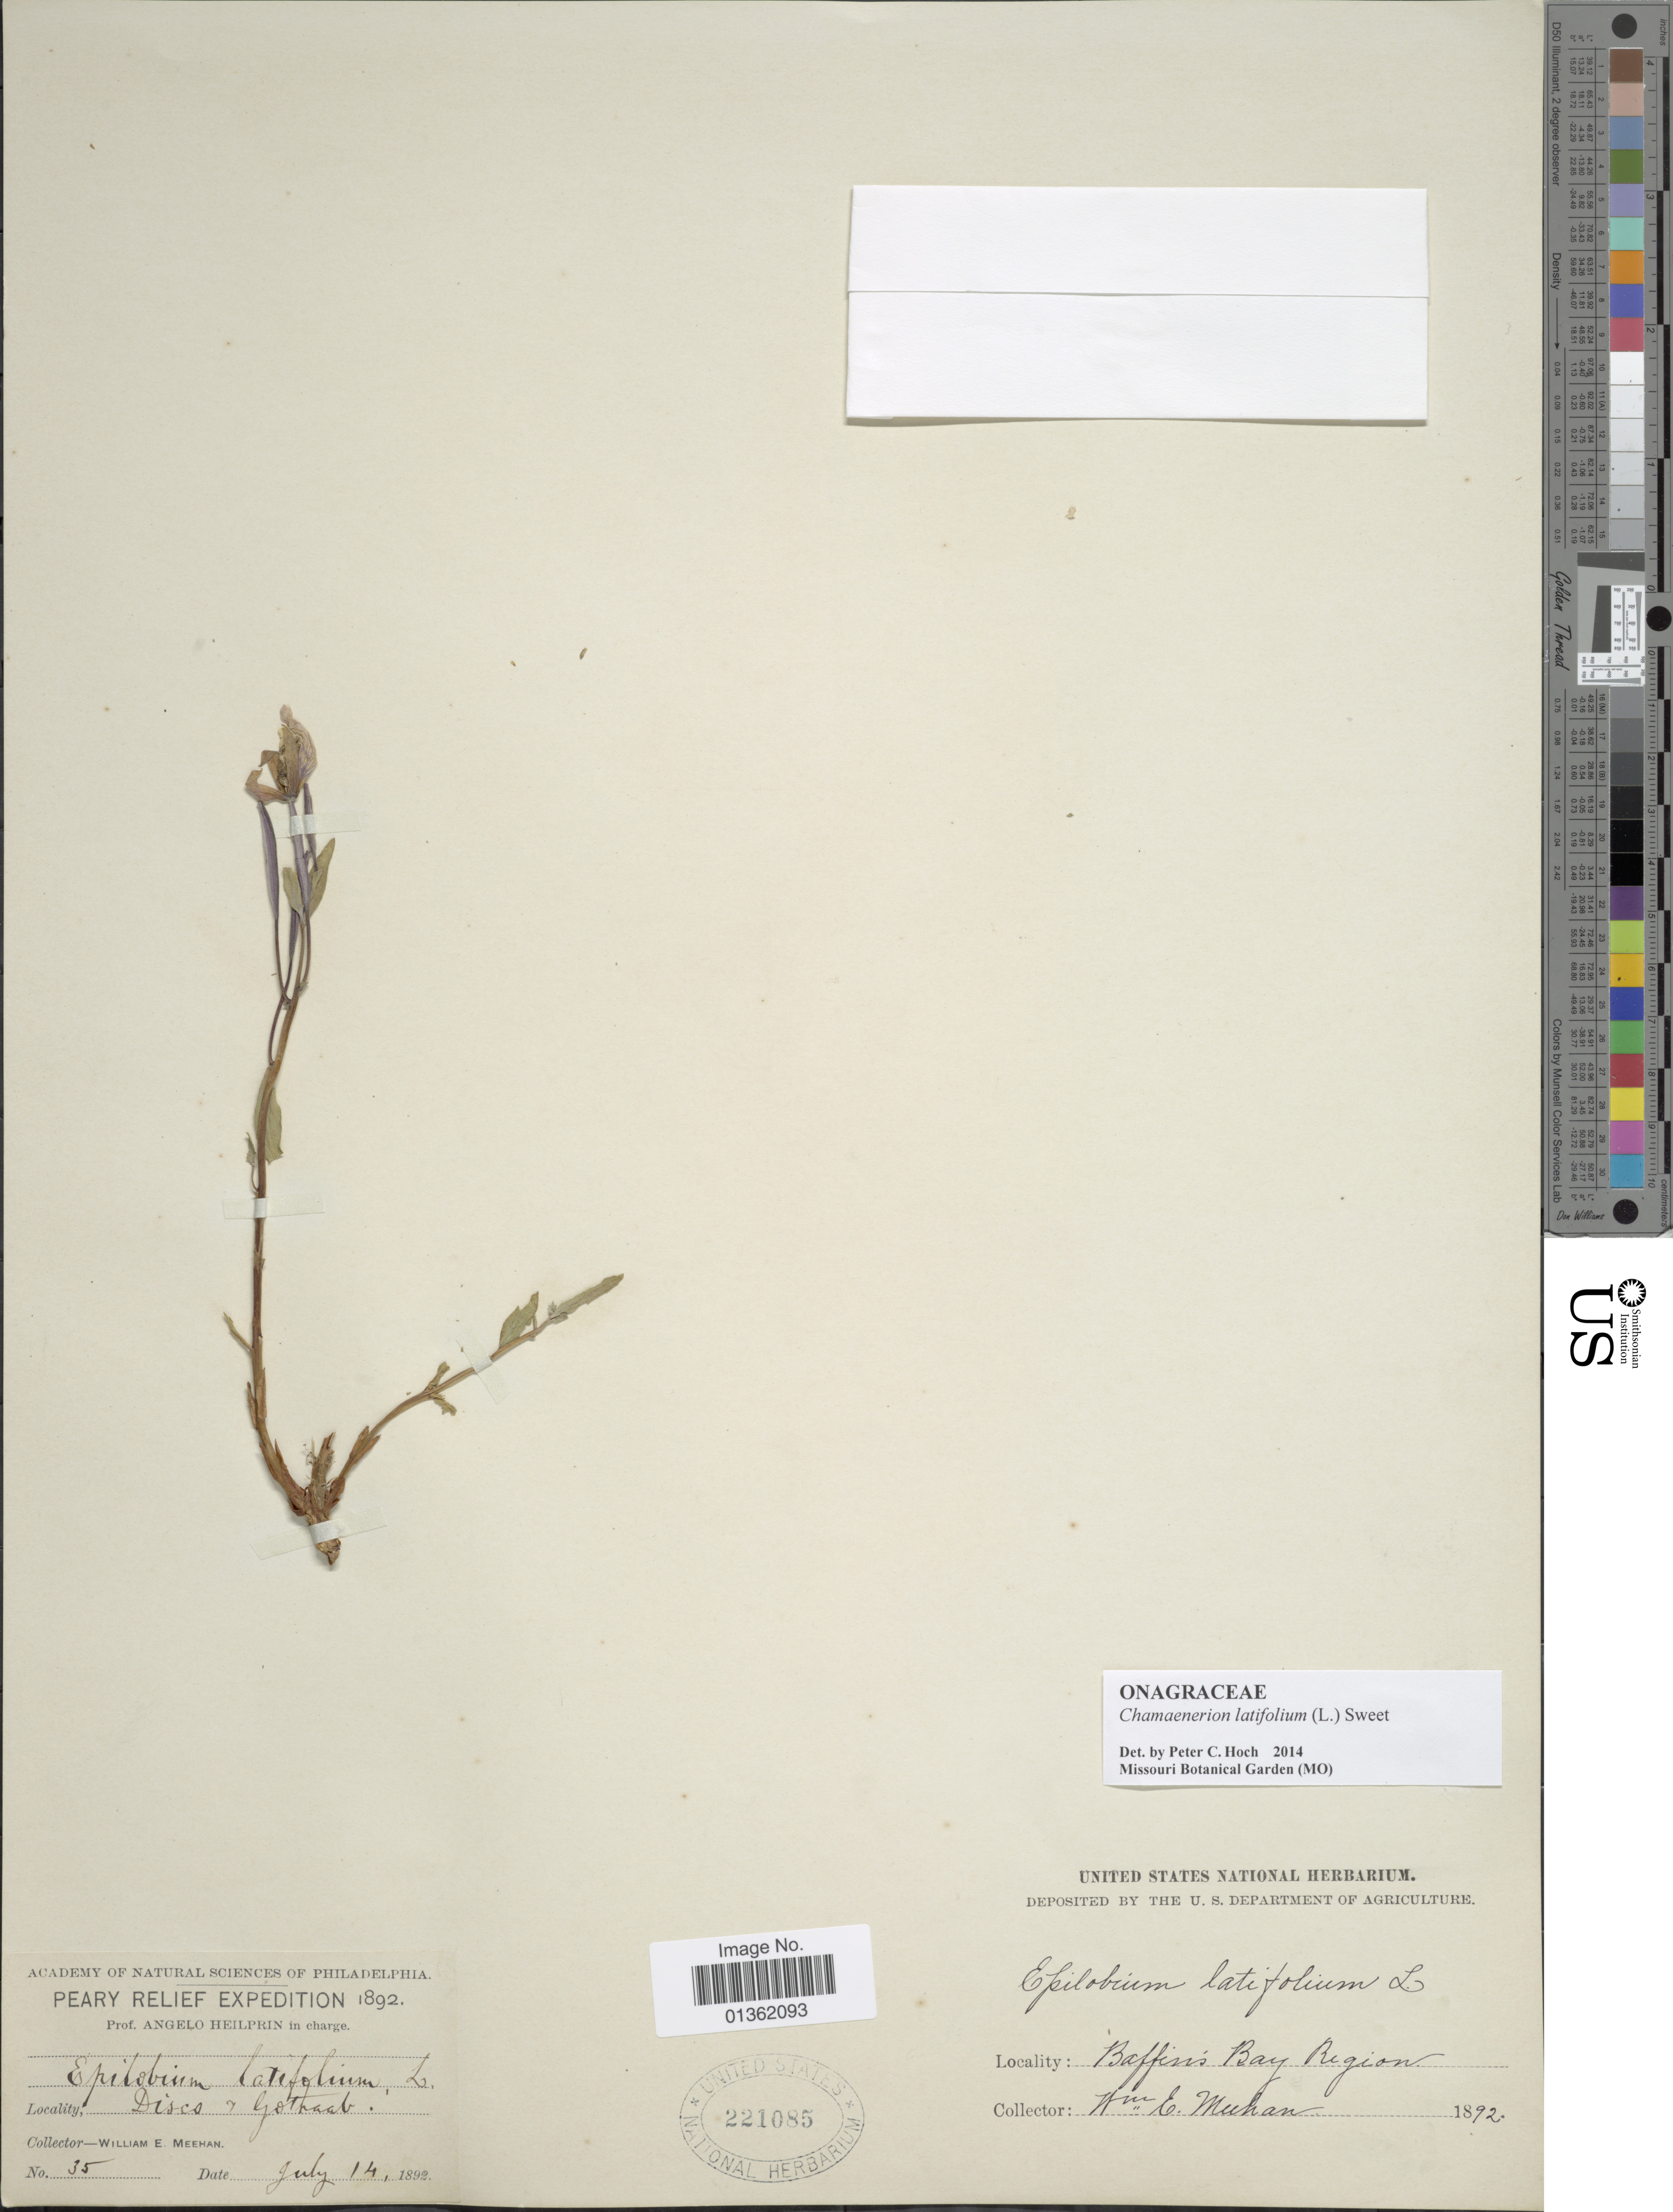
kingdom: Plantae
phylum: Tracheophyta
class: Magnoliopsida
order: Myrtales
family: Onagraceae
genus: Chamaenerion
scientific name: Chamaenerion latifolium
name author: (L.) Th. Fr. & Lange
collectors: W. Meehan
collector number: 35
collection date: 1892-07-14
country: Greenland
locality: Disco & Gothaab. Baffin's Bay Region.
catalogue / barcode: US 221085